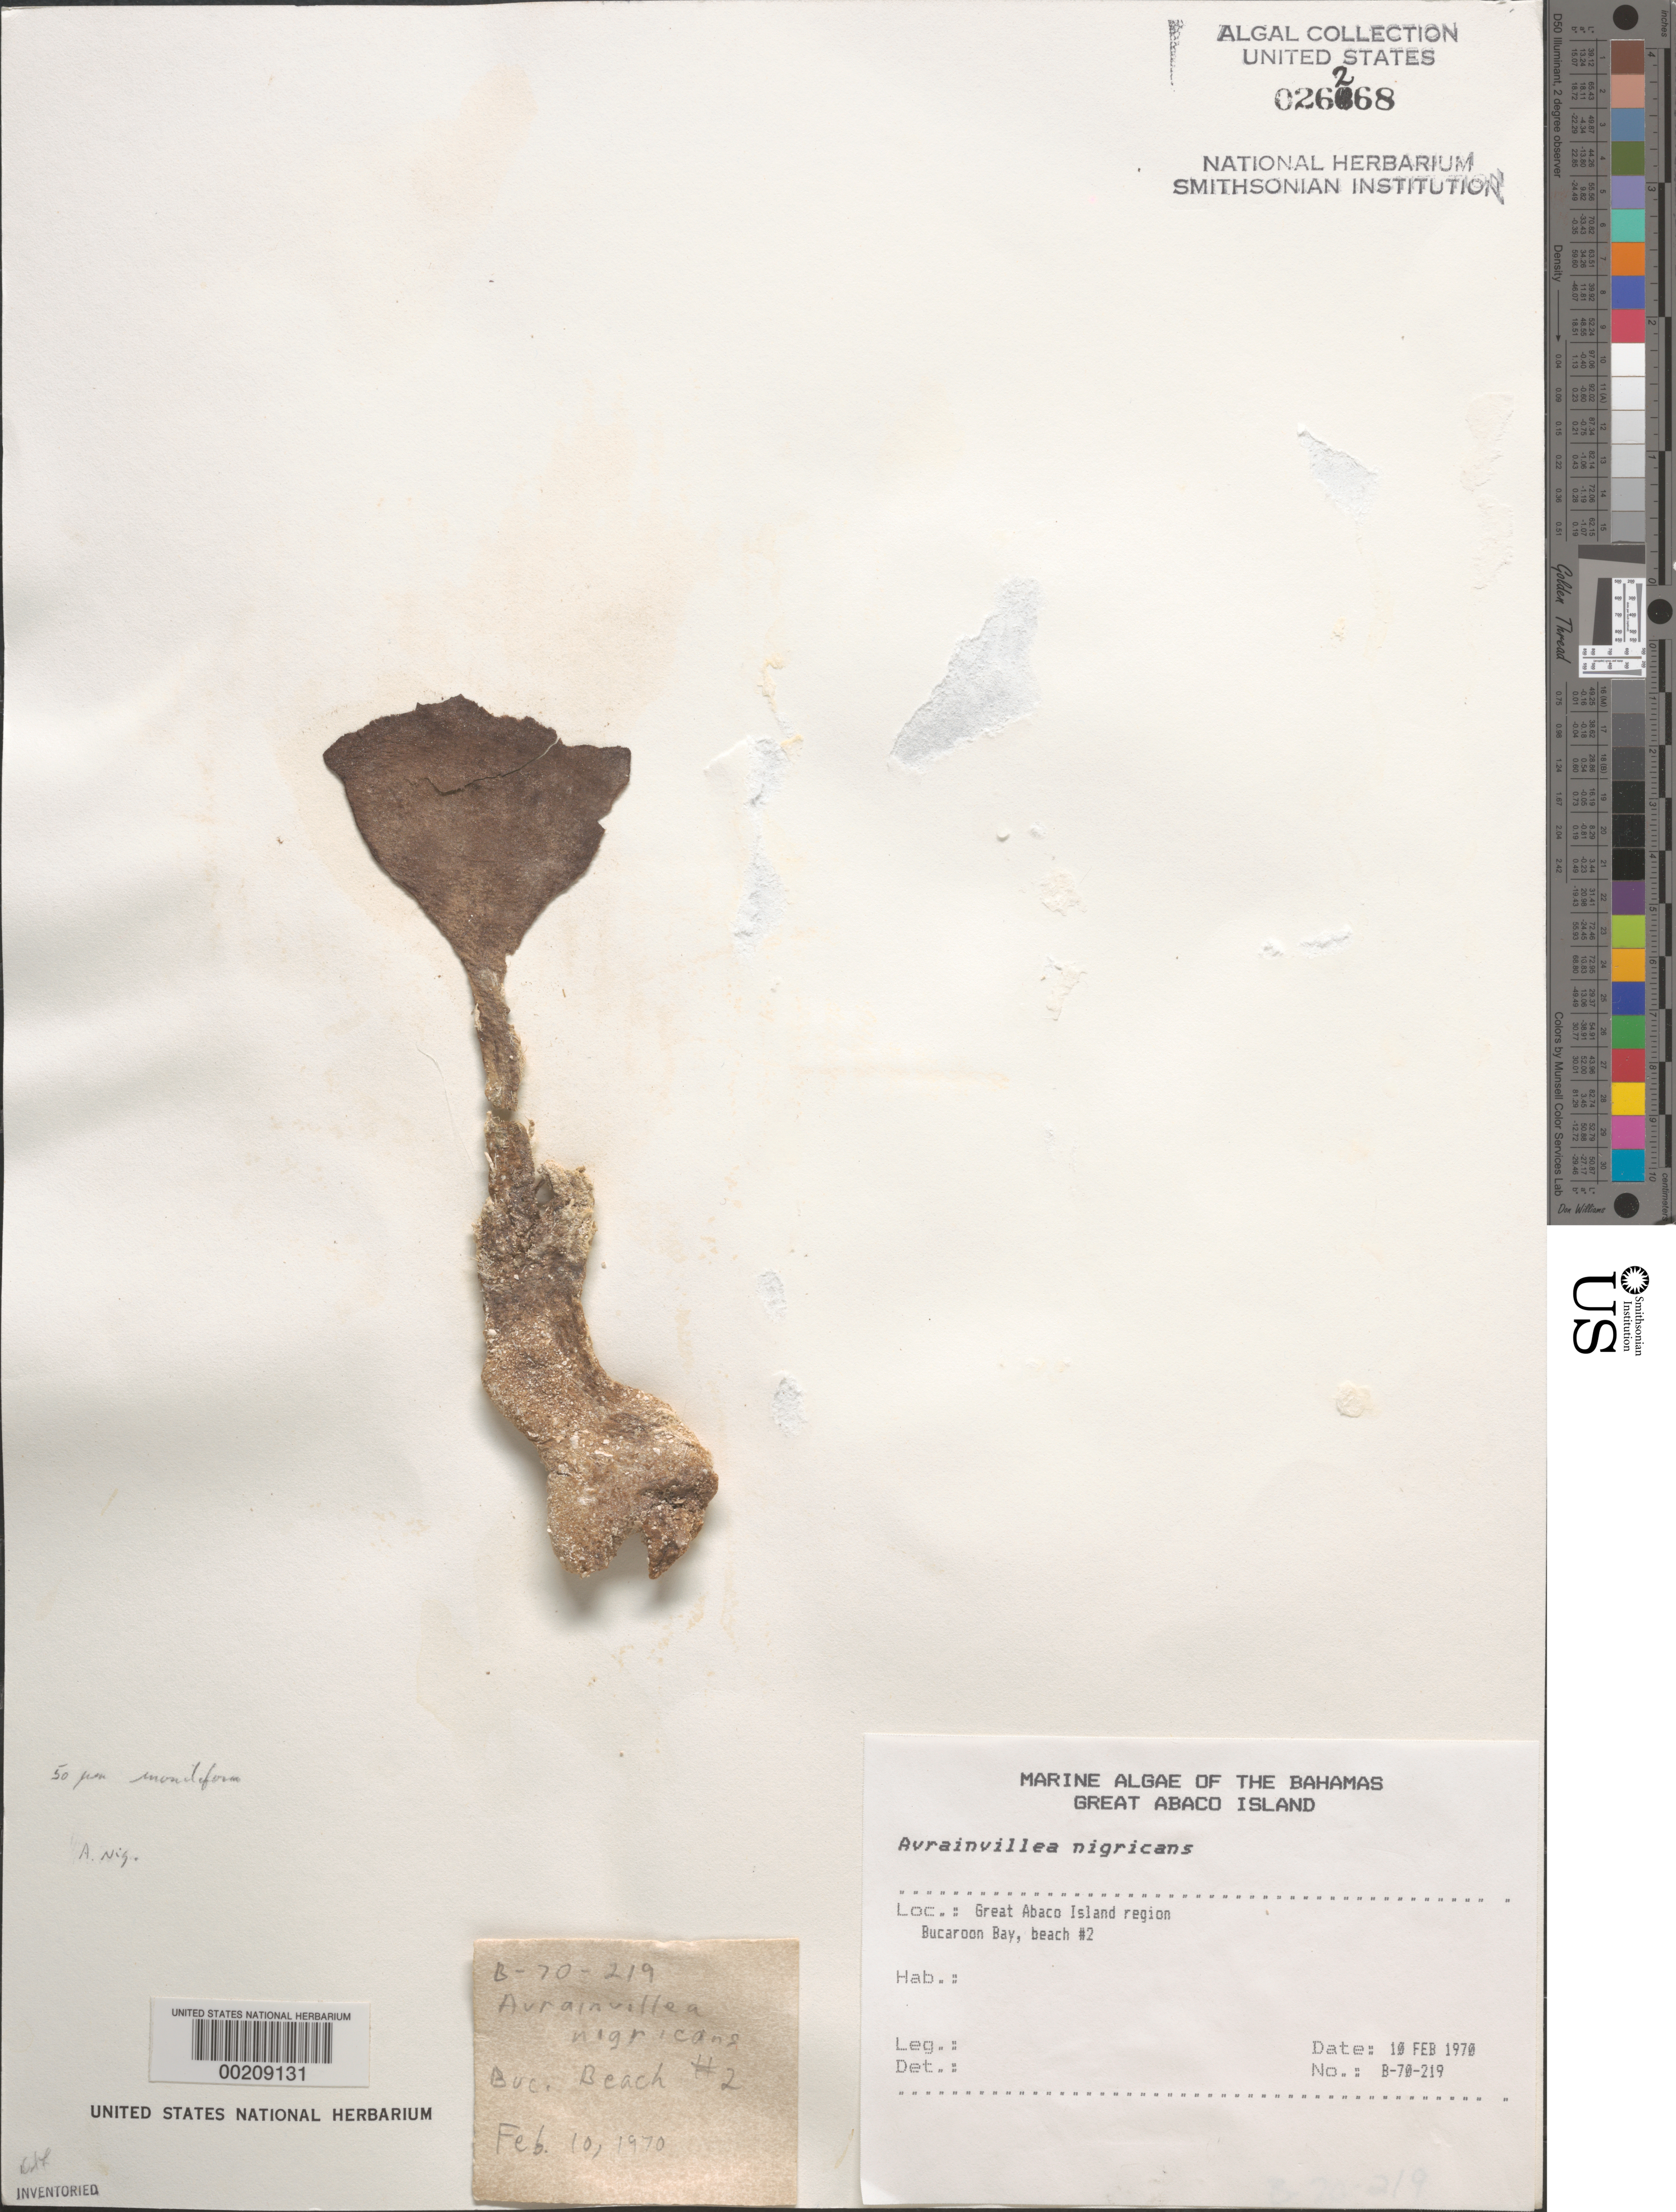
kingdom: Plantae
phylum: Chlorophyta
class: Ulvophyceae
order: Bryopsidales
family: Dichotomosiphonaceae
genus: Avrainvillea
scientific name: Avrainvillea nigricans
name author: Decne.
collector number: B-70-219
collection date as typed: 10 Feb 1970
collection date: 1970-02-10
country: Bahamas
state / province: Abaco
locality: Buckaroon bay, great abaco island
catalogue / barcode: US 26268